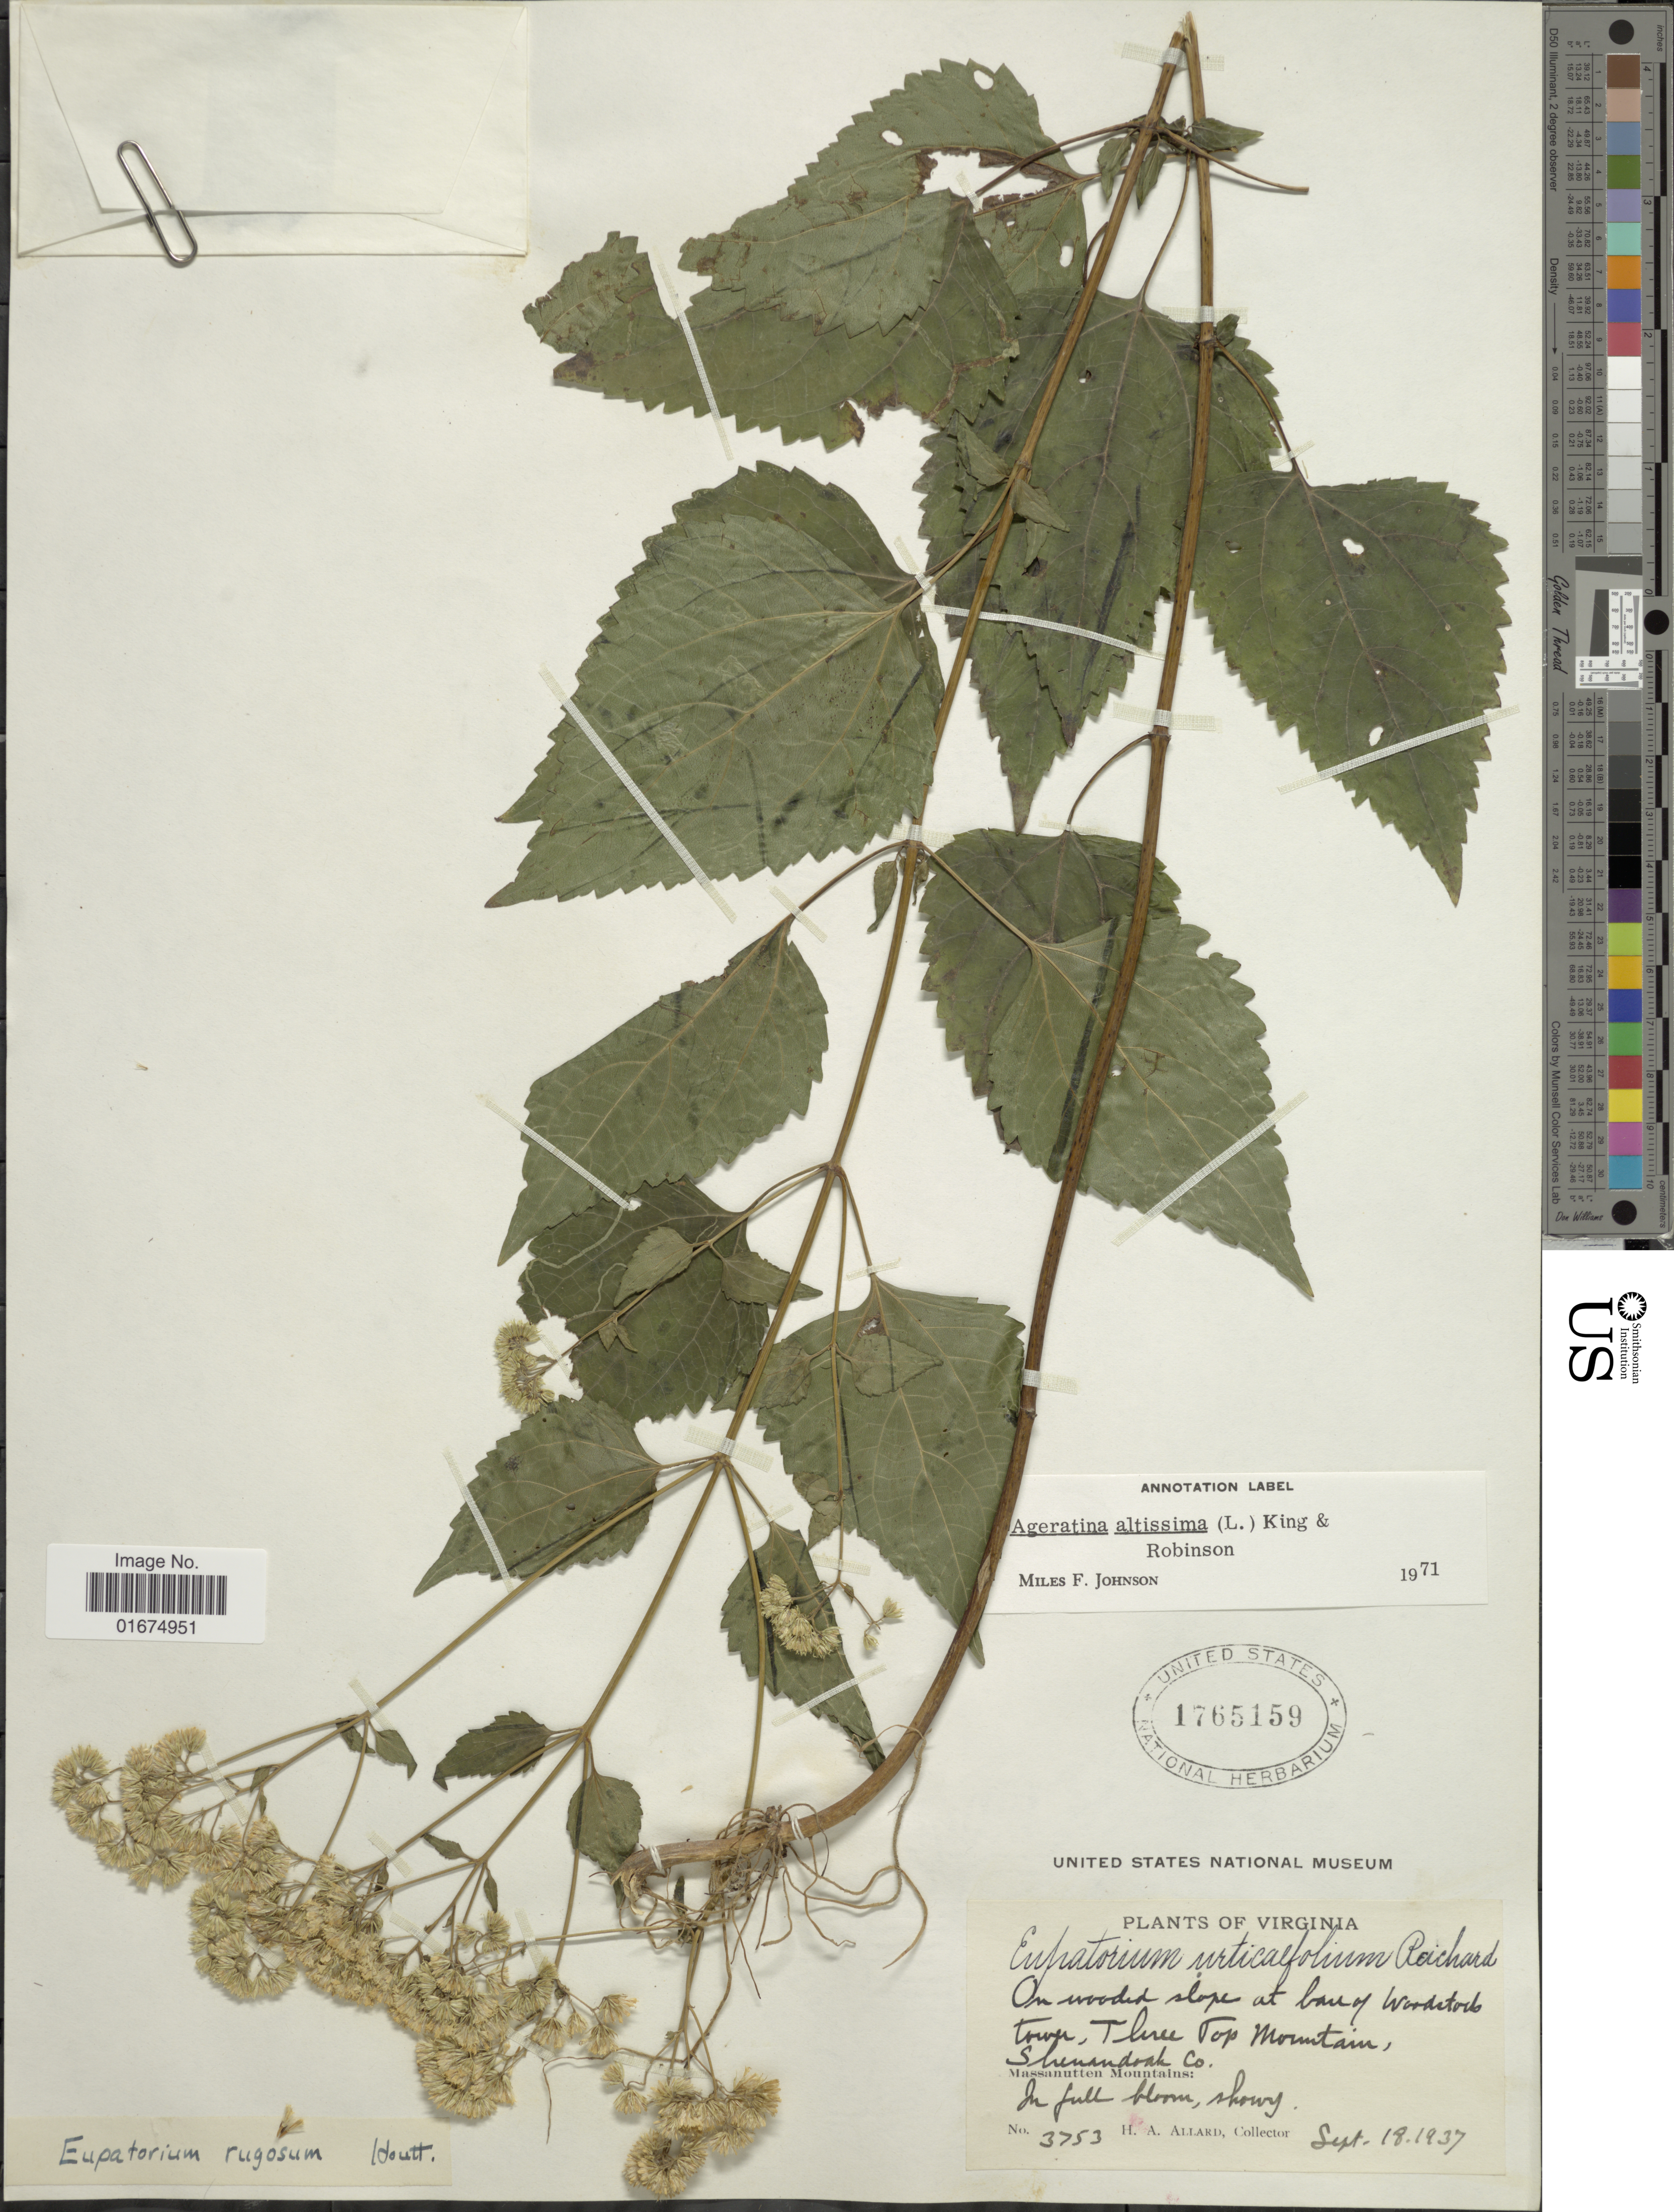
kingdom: Plantae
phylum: Tracheophyta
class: Magnoliopsida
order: Asterales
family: Asteraceae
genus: Ageratina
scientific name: Ageratina altissima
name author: (L.) R.M. King & H. Rob.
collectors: H. A. Allard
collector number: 3753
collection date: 1937-09-18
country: United States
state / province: Virginia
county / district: Shenandoah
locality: On wooded slope at base of woodstock tower, Three Top Mountain, Shenandoah Co. Massanutten Mountains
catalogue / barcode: US 1765159